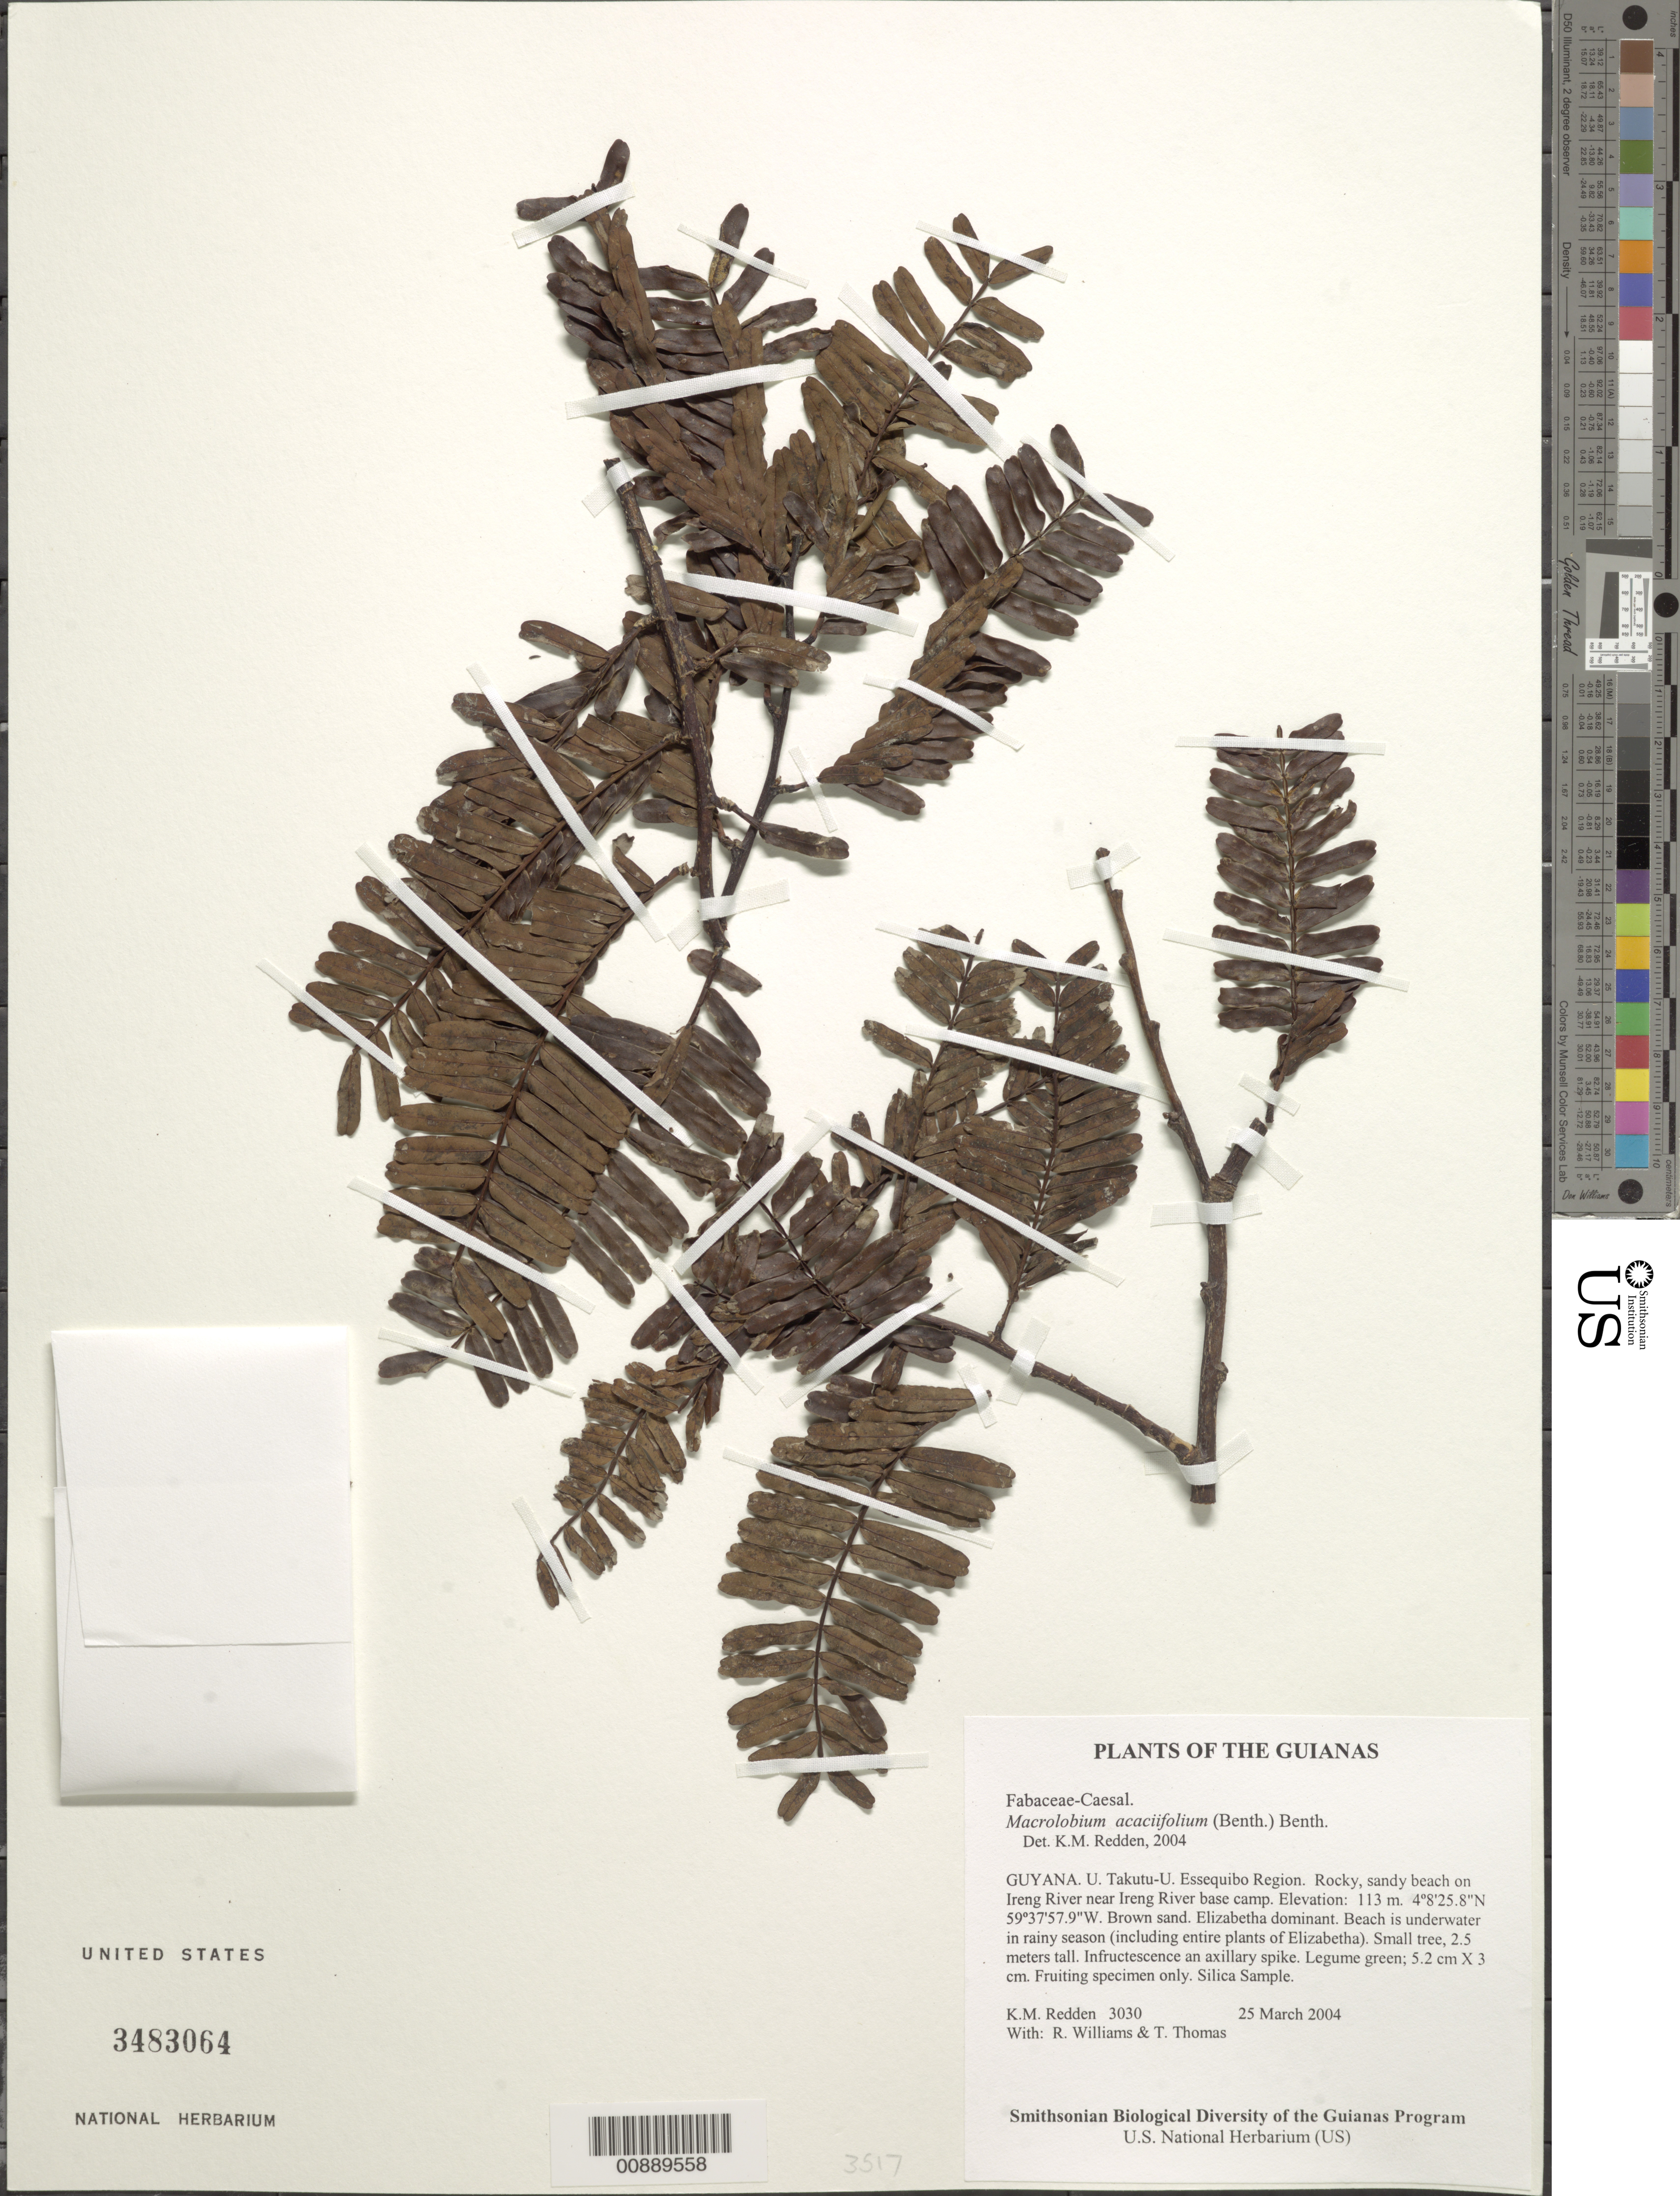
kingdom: Plantae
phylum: Tracheophyta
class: Magnoliopsida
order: Fabales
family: Fabaceae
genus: Macrolobium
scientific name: Macrolobium acaciifolium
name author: (Benth.) Benth.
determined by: Redden, K. M.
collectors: K. M. Redden, R. Williams & T. Thomas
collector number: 3030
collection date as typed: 25 March 2004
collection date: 2004-03-25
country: Guyana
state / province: U. Takutu-U. Essequibo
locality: Rocky, sandy beach on Ireng River near Ireng River base camp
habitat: Brown sand. Elizabetha dominant. Beach is underwater in rainy season (including entire plants of Elizabetha)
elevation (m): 113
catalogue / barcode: US 3483064